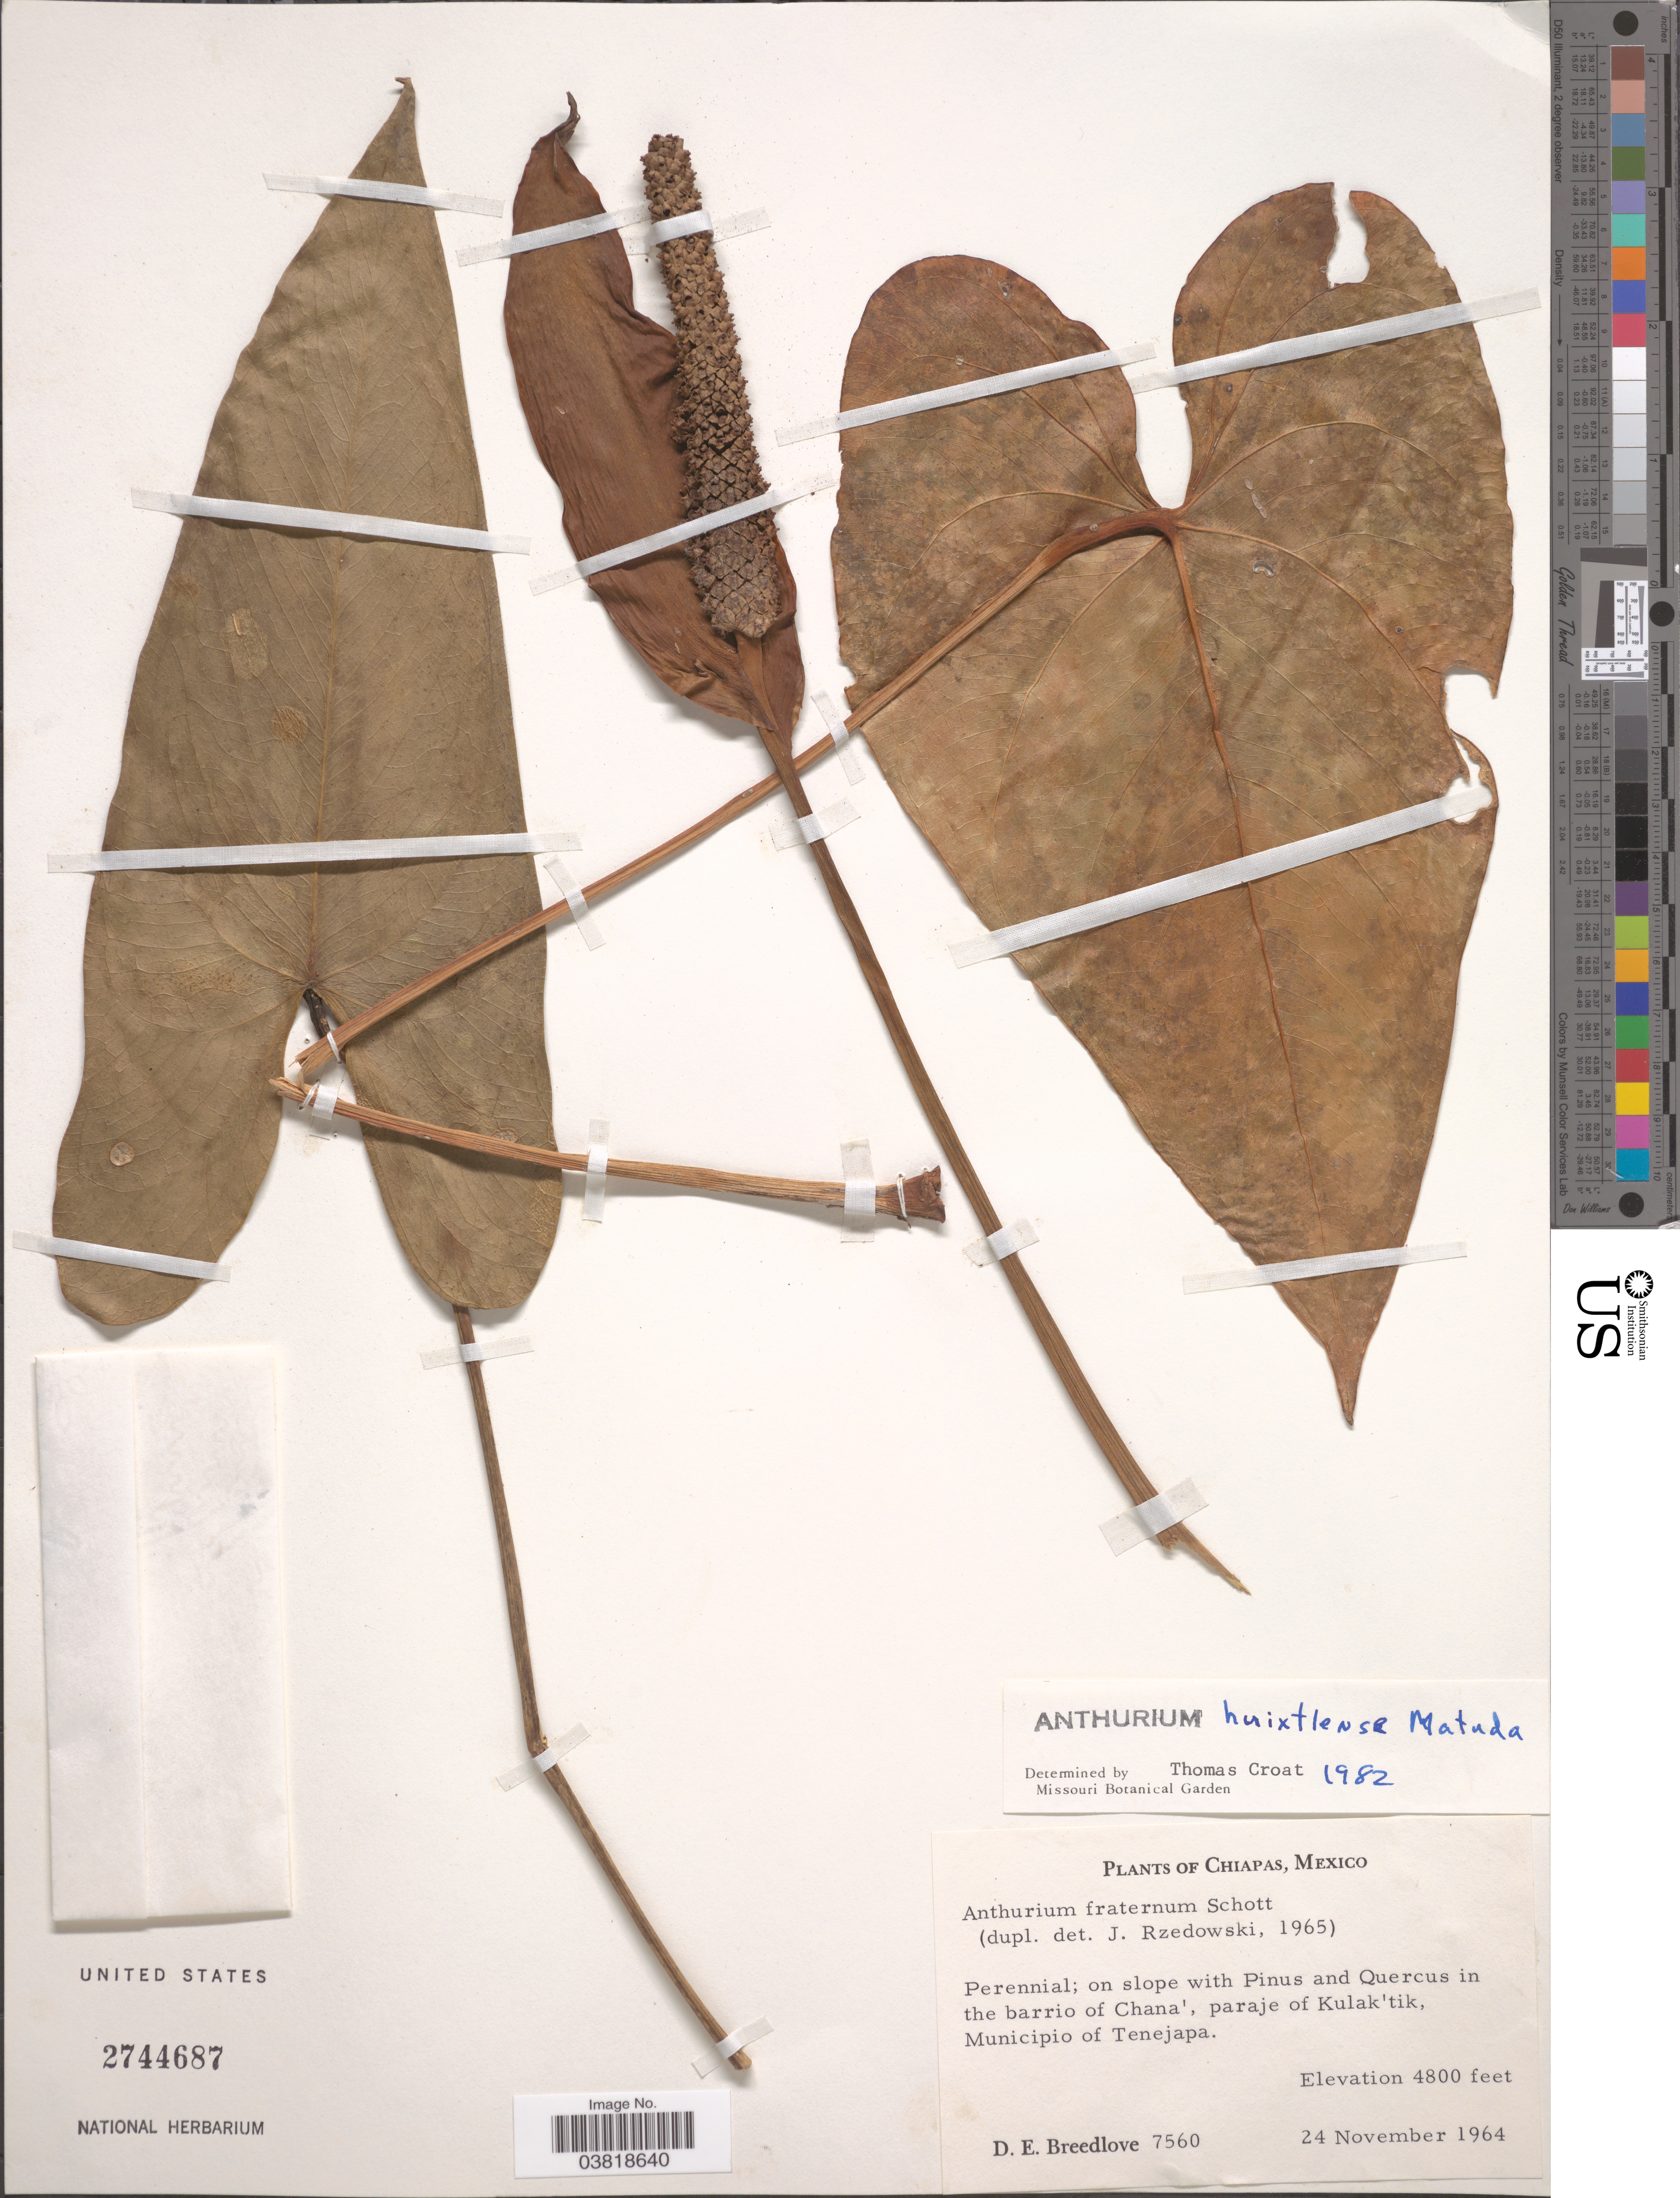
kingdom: Plantae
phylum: Tracheophyta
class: Liliopsida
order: Alismatales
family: Araceae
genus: Anthurium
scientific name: Anthurium huixtlense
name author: Matuda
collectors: D. E. Breedlove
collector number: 7560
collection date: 1964-11-24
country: Mexico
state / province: Chiapas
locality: In the barrio of Chana', paraje of Kulak'tik, Municipio of Tenejapa.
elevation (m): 1463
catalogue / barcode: US 2744687